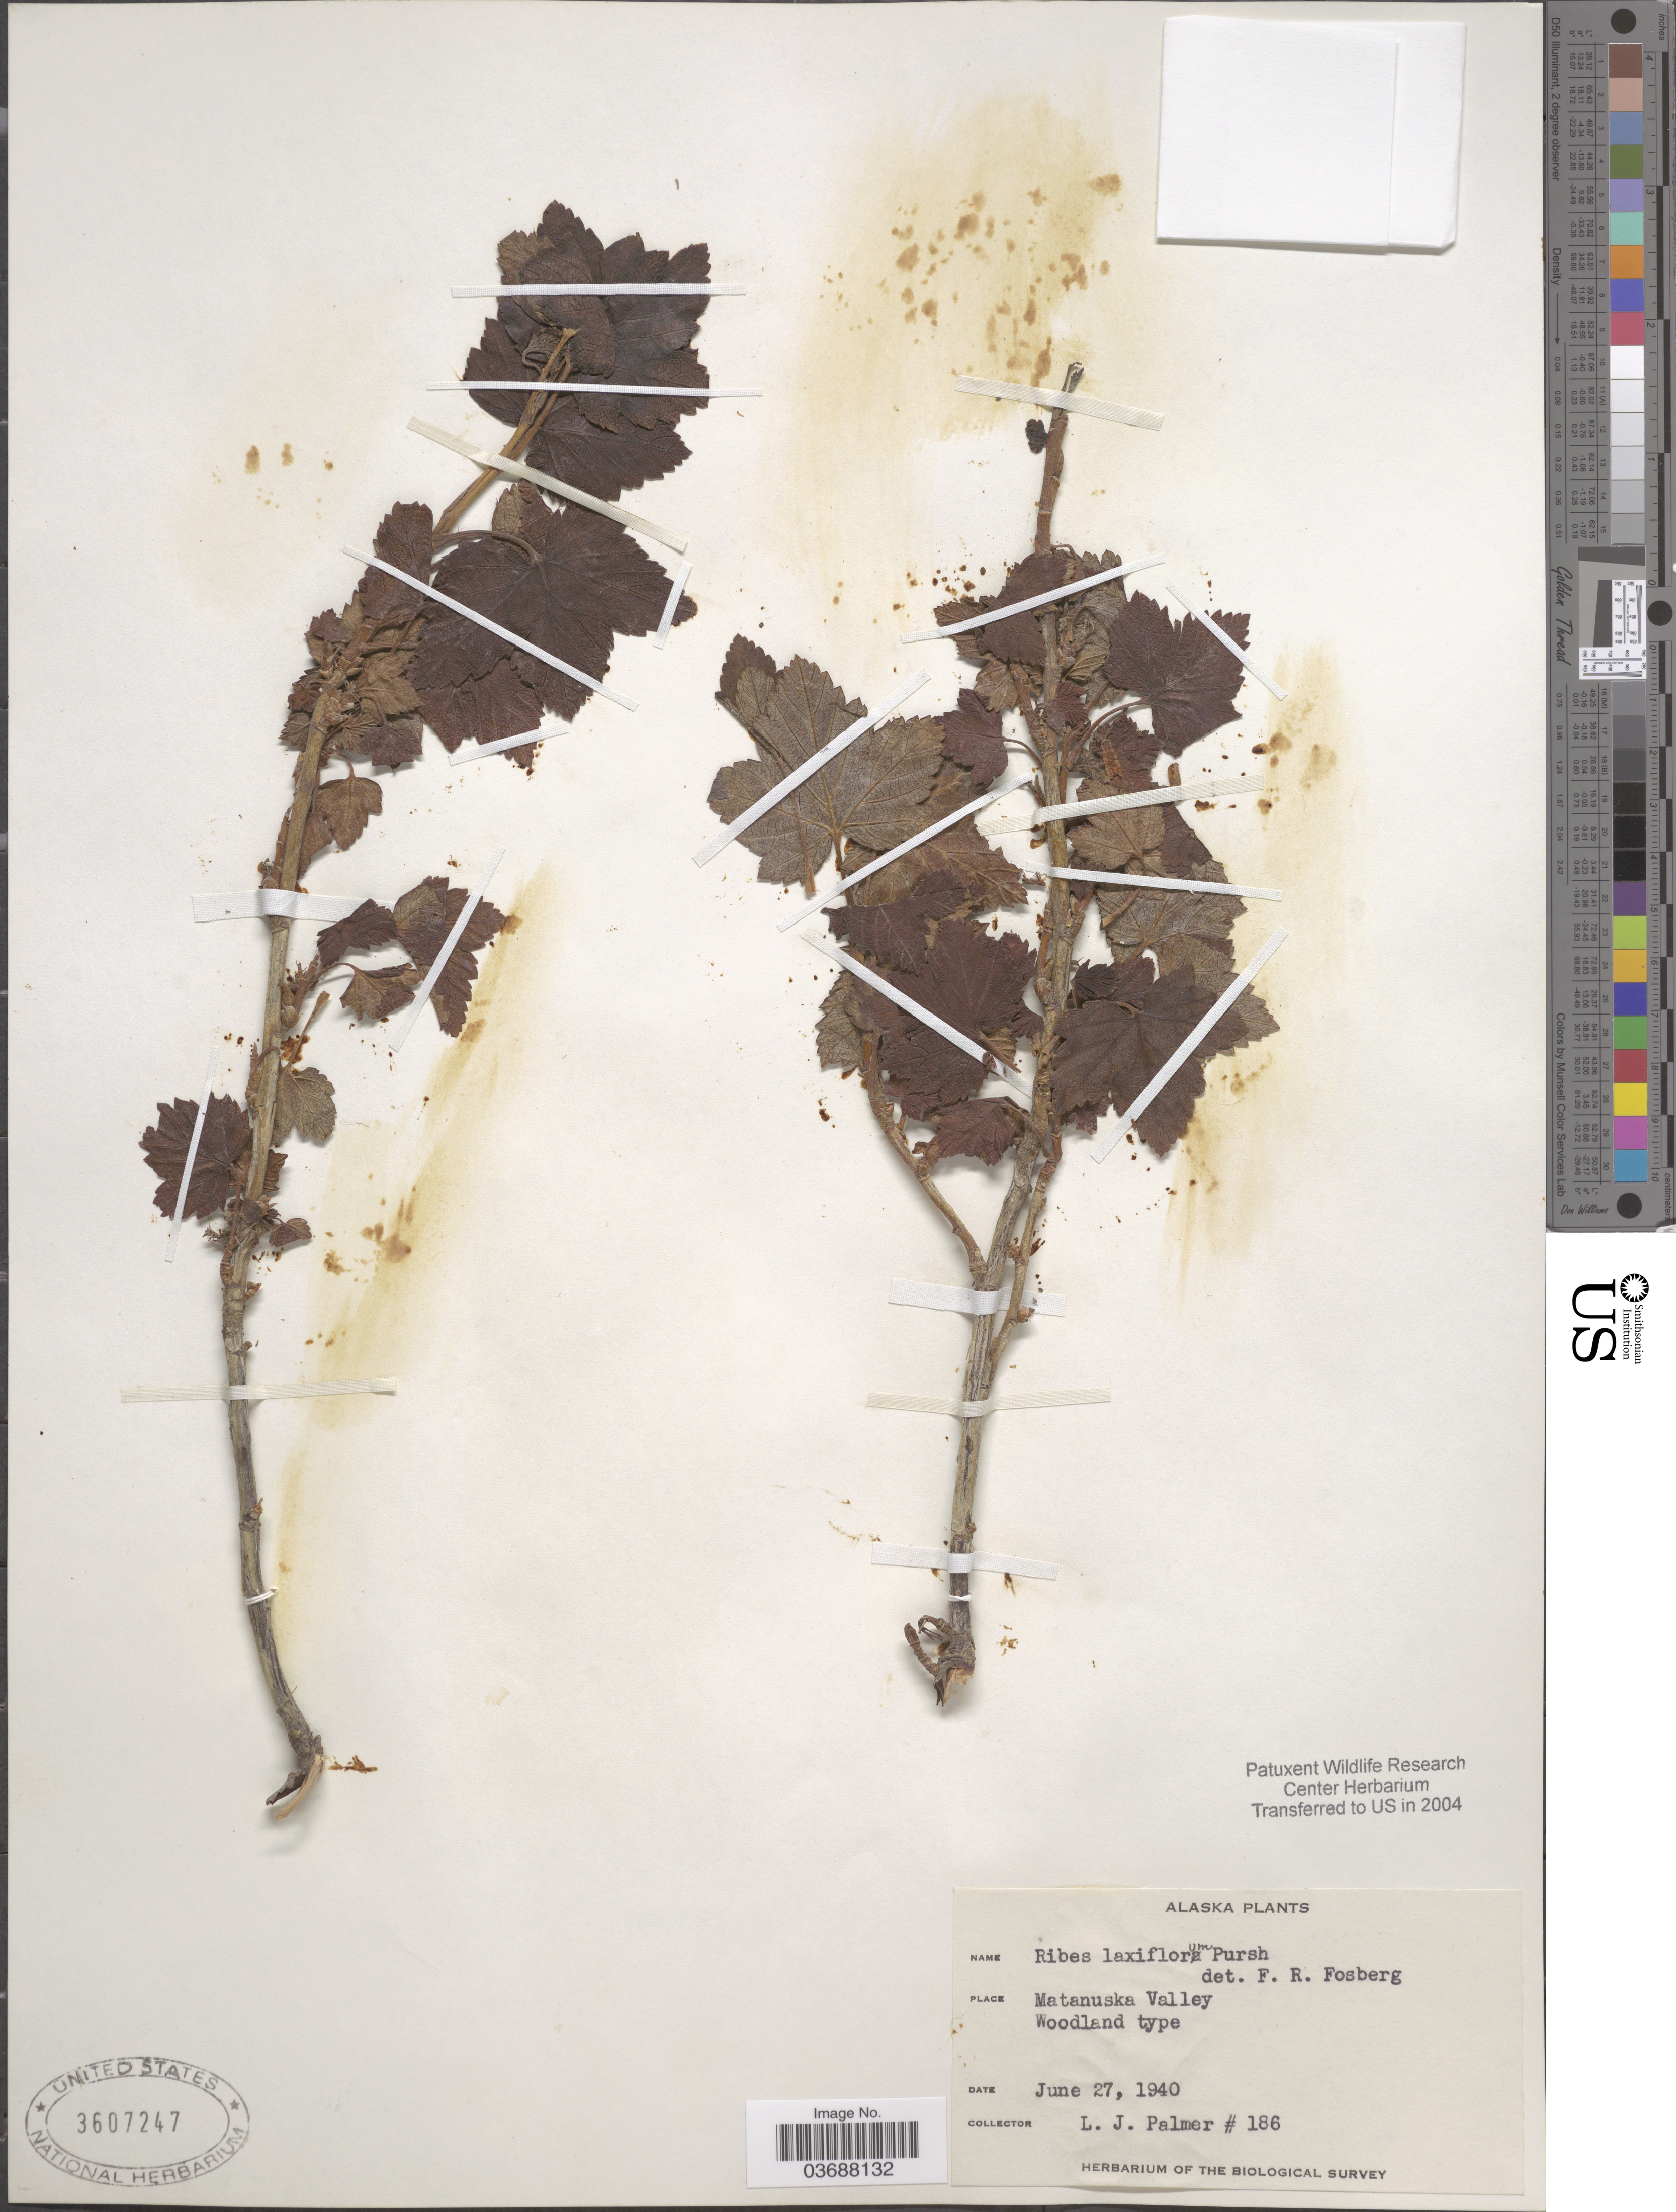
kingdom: Plantae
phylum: Tracheophyta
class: Magnoliopsida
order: Saxifragales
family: Grossulariaceae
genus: Ribes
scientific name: Ribes laxiflorum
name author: Pursh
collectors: L. J. Palmer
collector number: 186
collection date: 1940-06-27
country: United States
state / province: Alaska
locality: Matanuska Valley.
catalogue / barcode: US 3607247